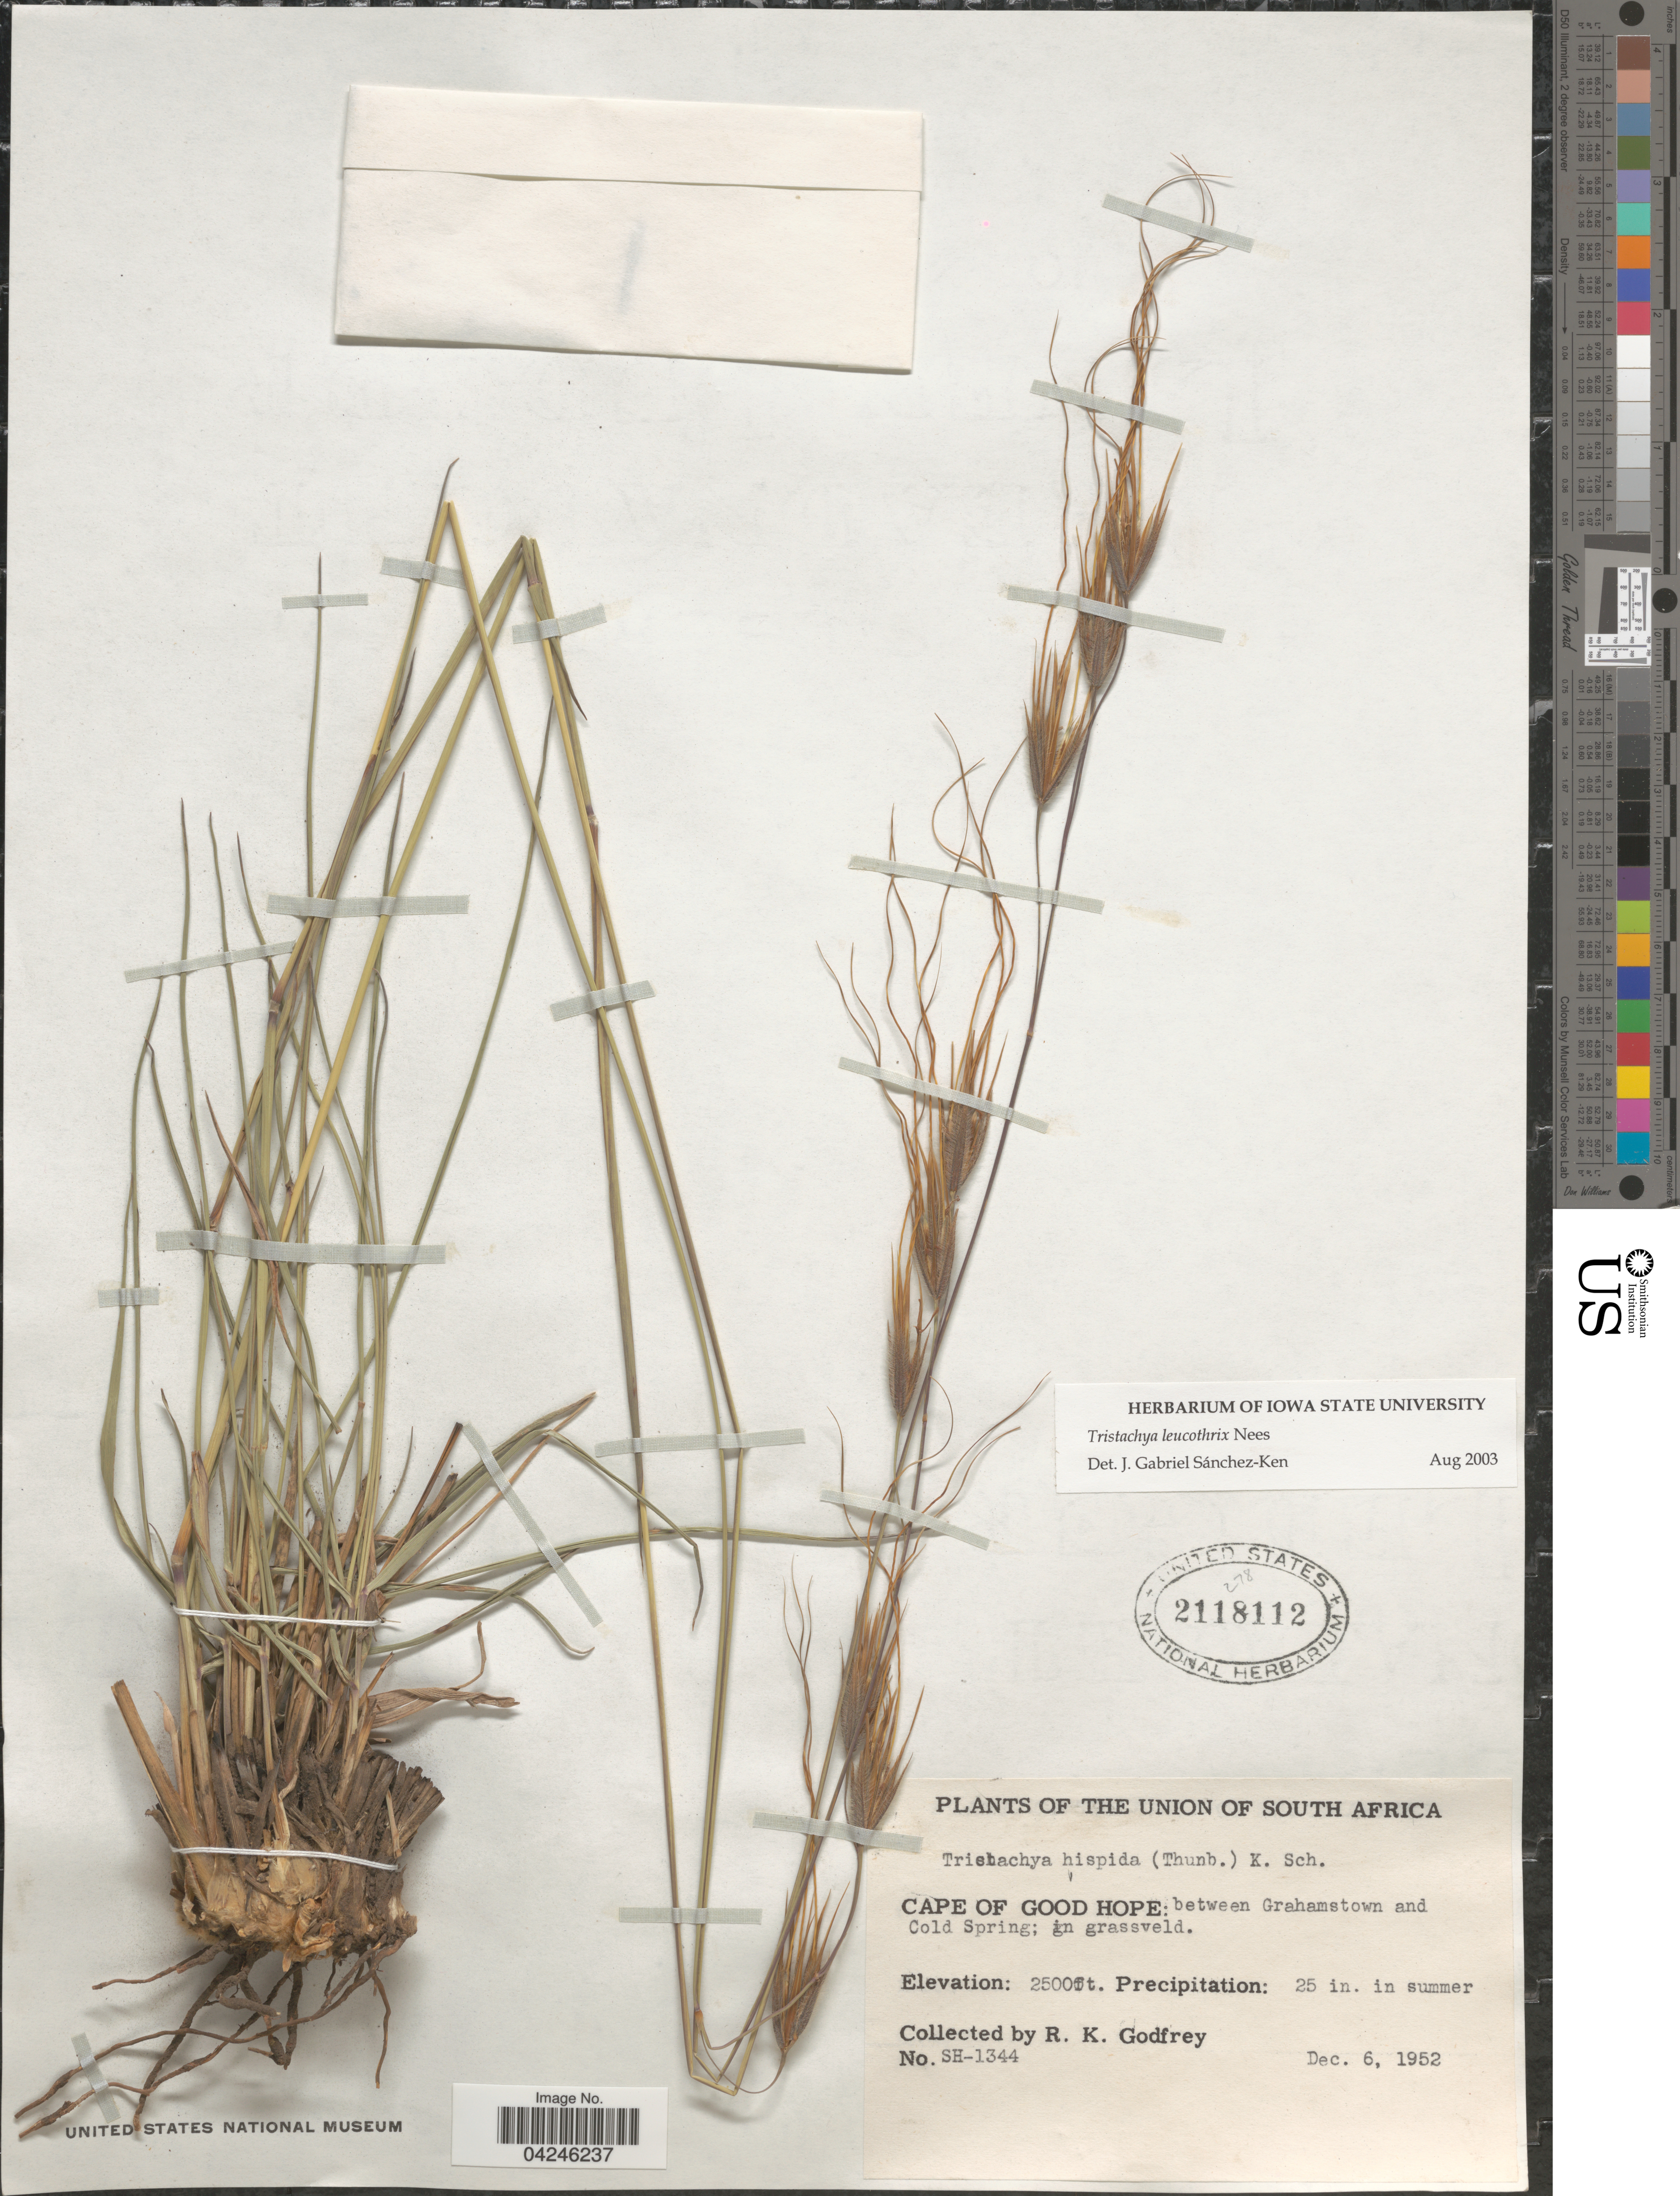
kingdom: Plantae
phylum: Tracheophyta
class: Liliopsida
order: Poales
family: Poaceae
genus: Tristachya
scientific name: Tristachya leucothrix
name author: Trin. ex Nees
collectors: R. K. Godfrey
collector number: SH-1344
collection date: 1952-12-06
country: South Africa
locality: The Union of South Africa. Cape of Good Hope: between Grahamstown and Cold Spring.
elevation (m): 762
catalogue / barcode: US 2118112